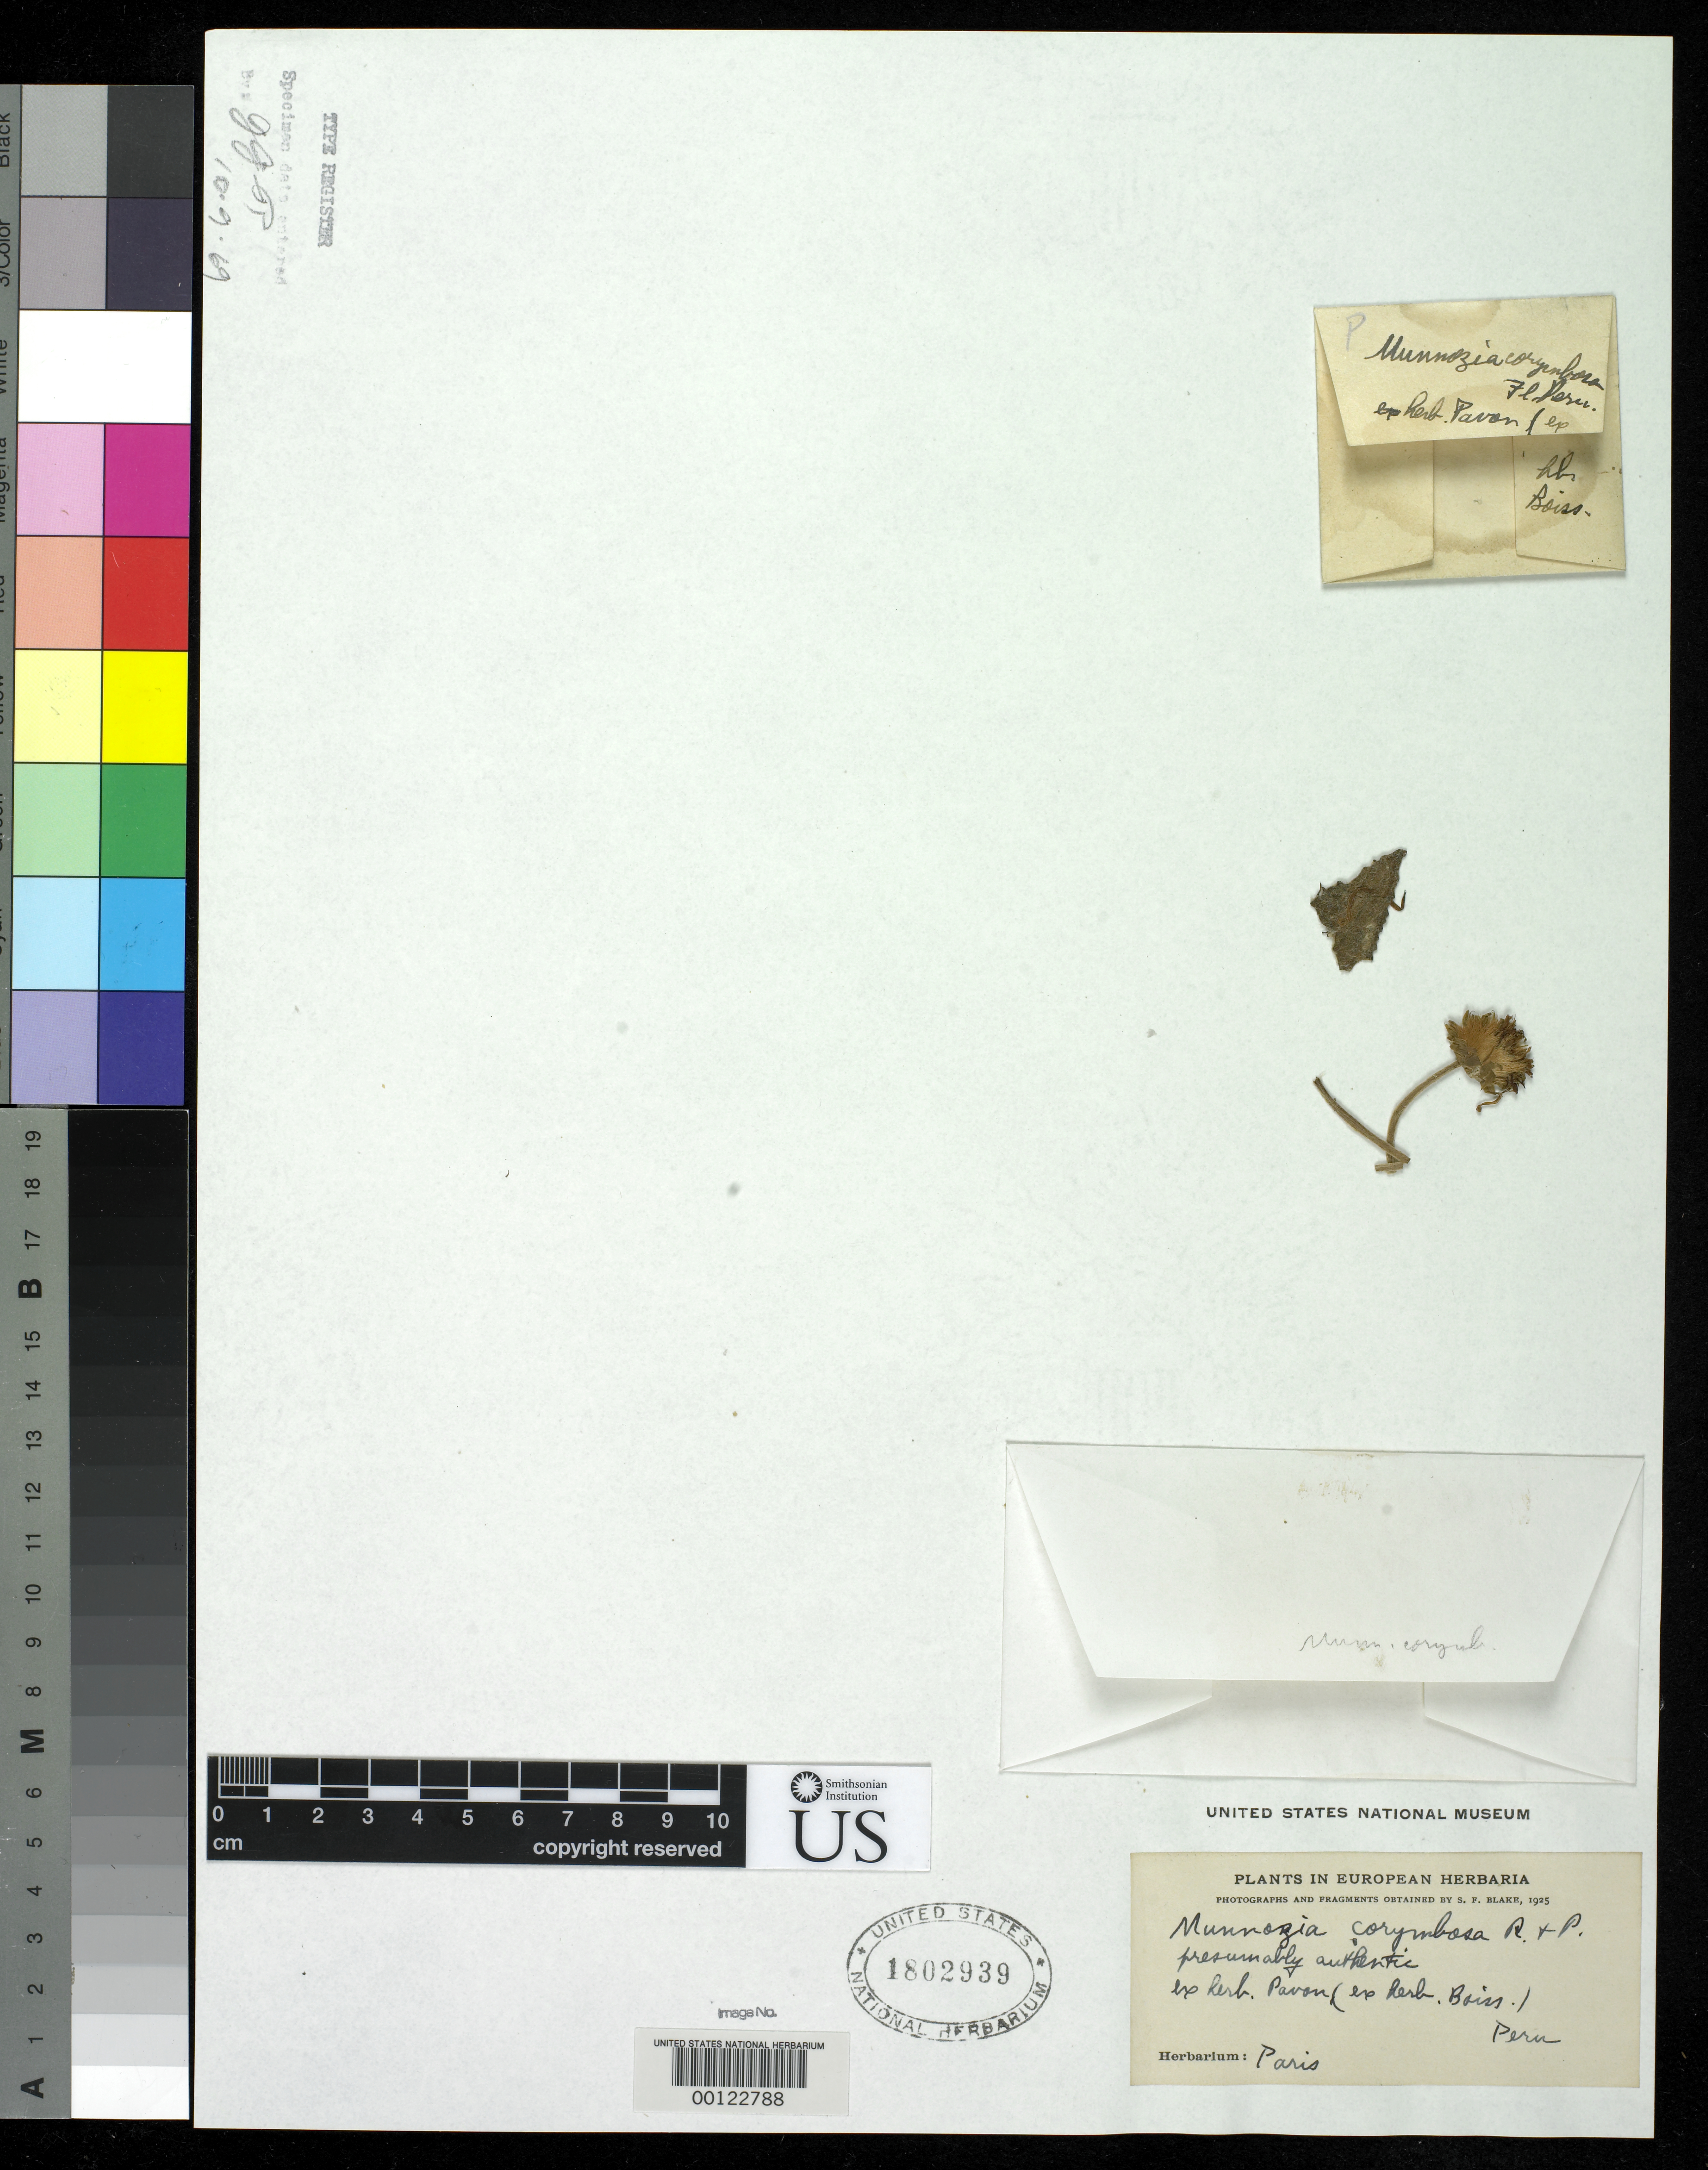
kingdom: Plantae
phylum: Tracheophyta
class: Magnoliopsida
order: Asterales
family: Asteraceae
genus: Munnozia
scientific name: Munnozia corymbosa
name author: Ruiz & Pav.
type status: Type Material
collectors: H. Ruiz López & J. A. Pavón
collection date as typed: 1787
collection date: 1787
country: Peru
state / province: Huánuco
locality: Pillao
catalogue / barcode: US 1802939